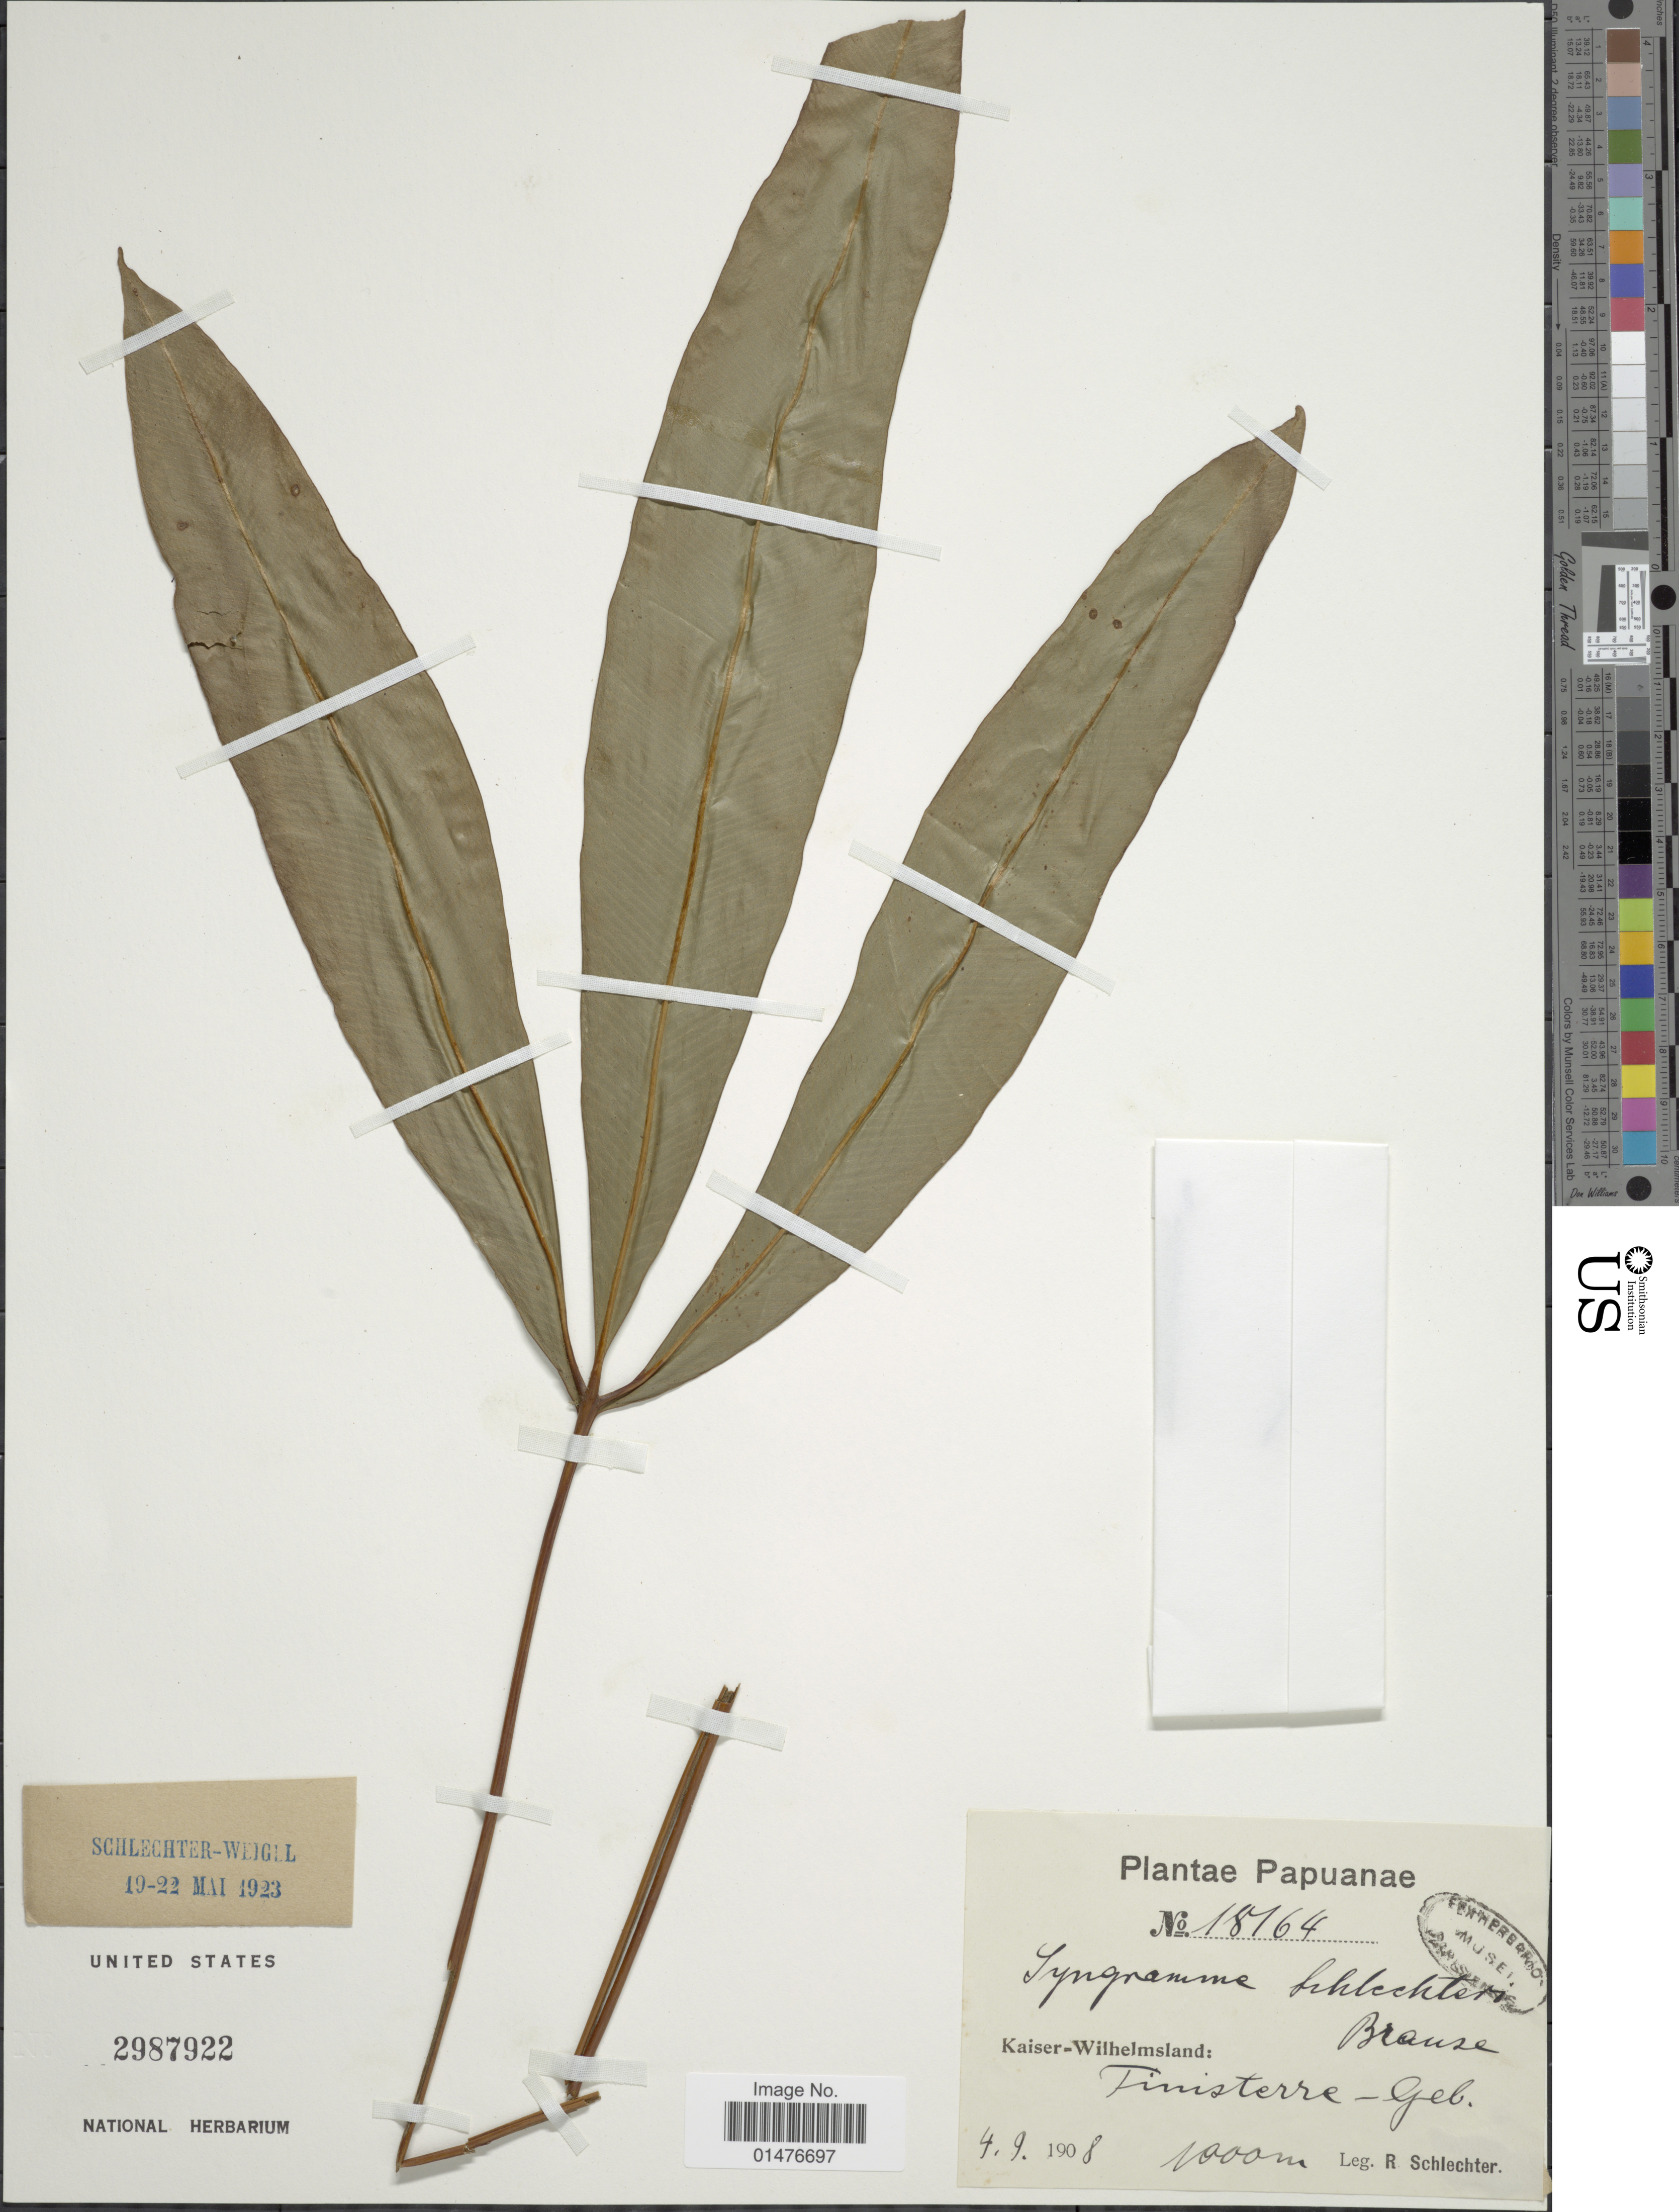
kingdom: Plantae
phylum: Tracheophyta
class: Polypodiopsida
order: Polypodiales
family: Pteridaceae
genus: Syngramma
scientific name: Syngramma schlechteri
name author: Brause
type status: Isotype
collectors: F. R. R. Schlechter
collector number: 18164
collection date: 1908-09-04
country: Papua New Guinea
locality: Papuanae, Kaiser-Wilhelmsland: Finisterre Mts.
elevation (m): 1000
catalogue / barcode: US 2987922